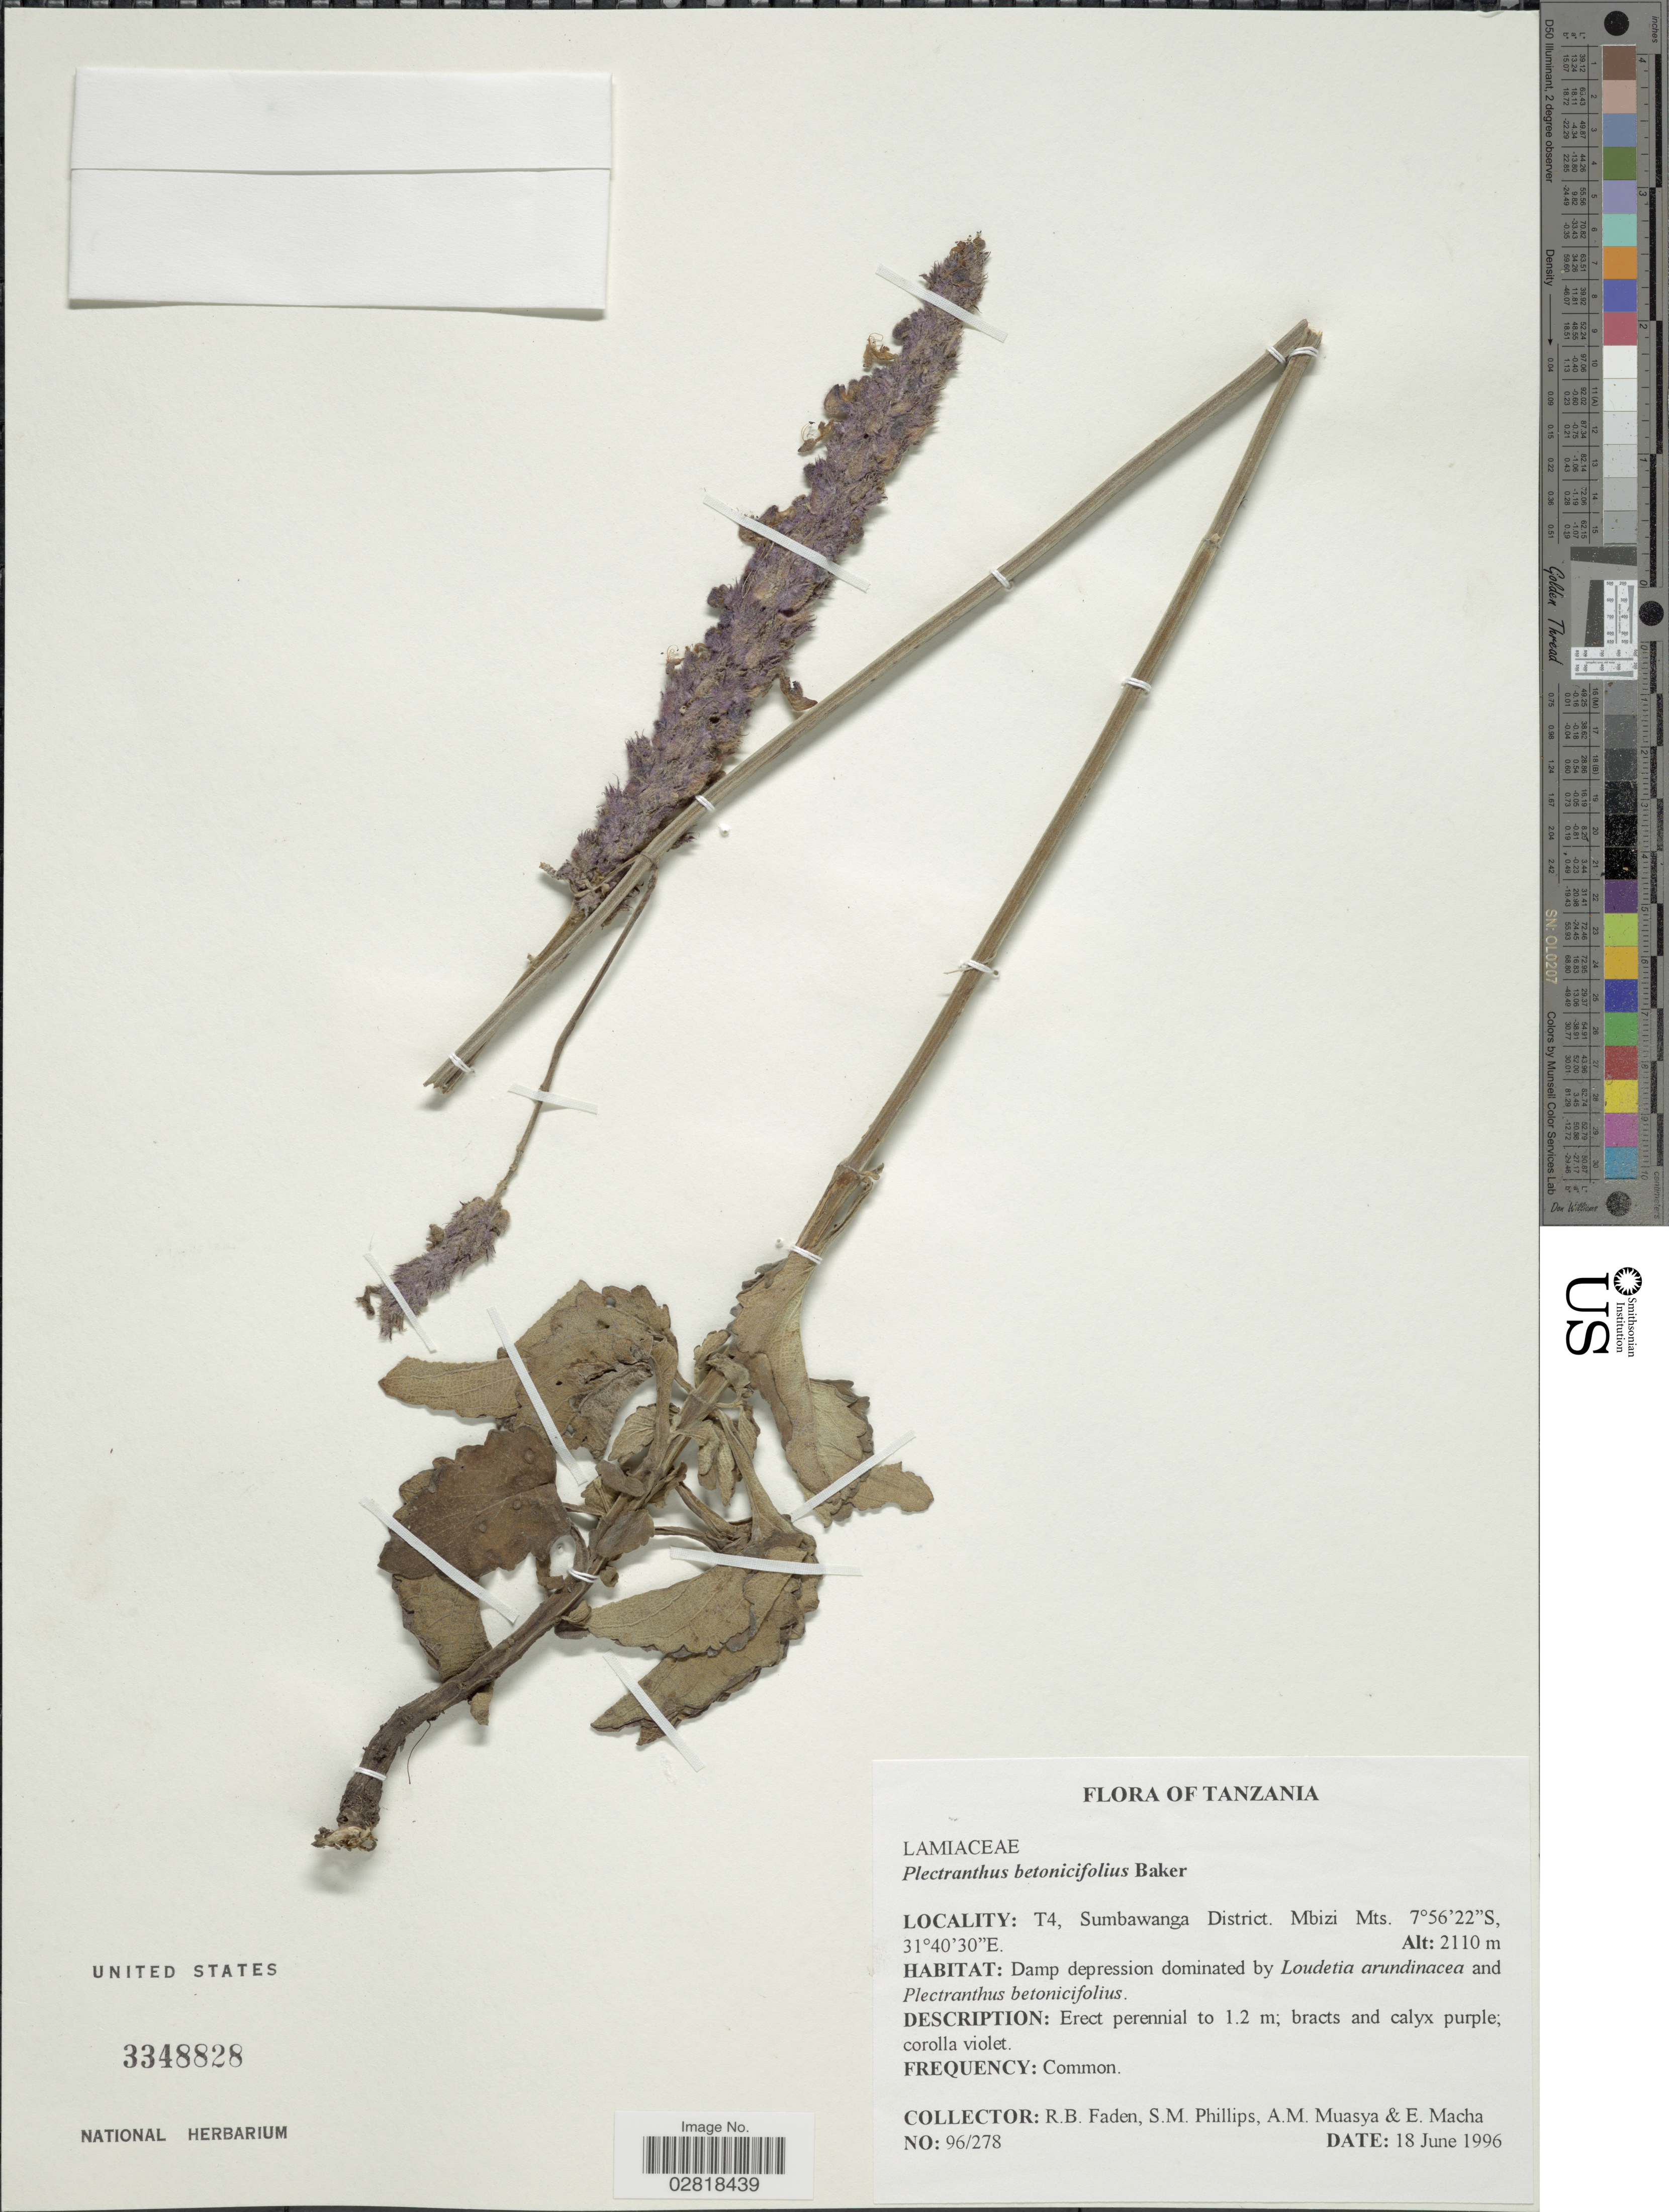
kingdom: Plantae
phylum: Tracheophyta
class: Magnoliopsida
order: Lamiales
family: Lamiaceae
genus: Plectranthus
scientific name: Plectranthus betonicifolius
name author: Baker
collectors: R. B. Faden, S. M. Phillips, A. Muasya & E. Macha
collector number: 96/278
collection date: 1996-06-18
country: Tanzania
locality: T4, Sumbawanga District. Mbizi Mts.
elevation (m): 2110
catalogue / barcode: US 3348828